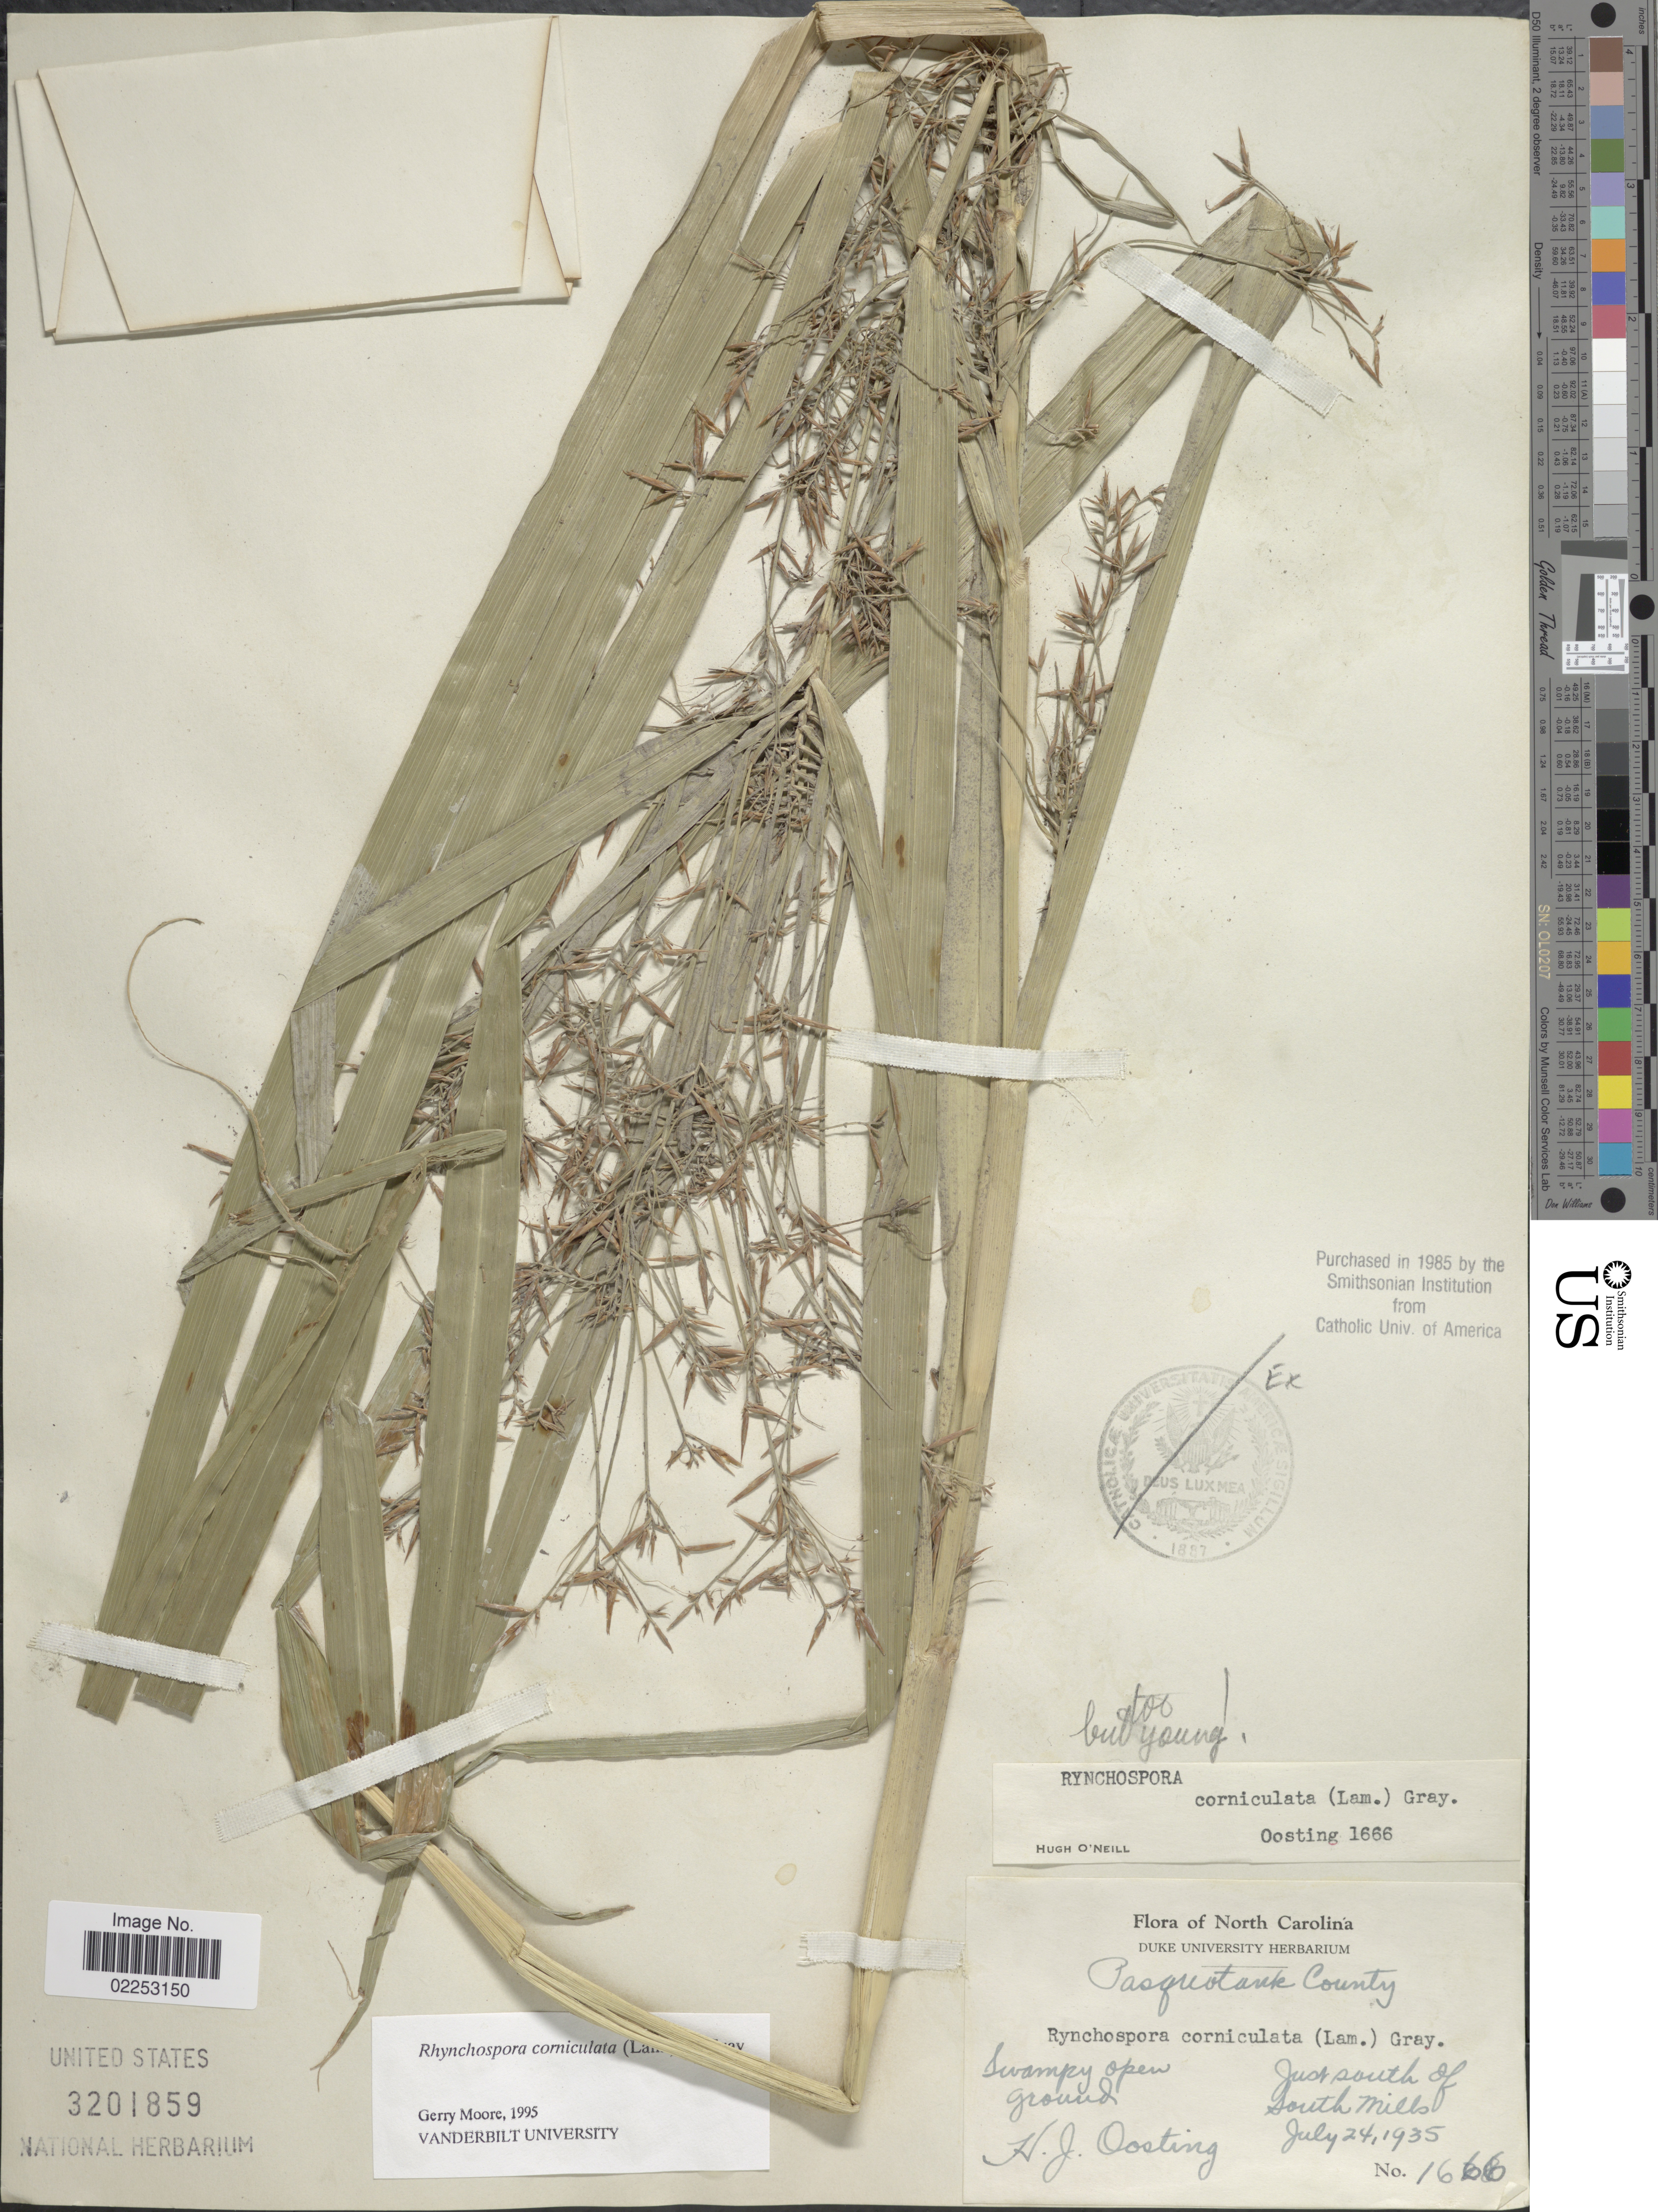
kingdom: Plantae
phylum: Tracheophyta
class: Liliopsida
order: Poales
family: Cyperaceae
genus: Rhynchospora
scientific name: Rhynchospora corniculata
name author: (Lam.) A. Gray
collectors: H. Oosting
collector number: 1666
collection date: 1935-07-24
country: United States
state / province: North Carolina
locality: Just south of south Mills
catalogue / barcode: US 3201859